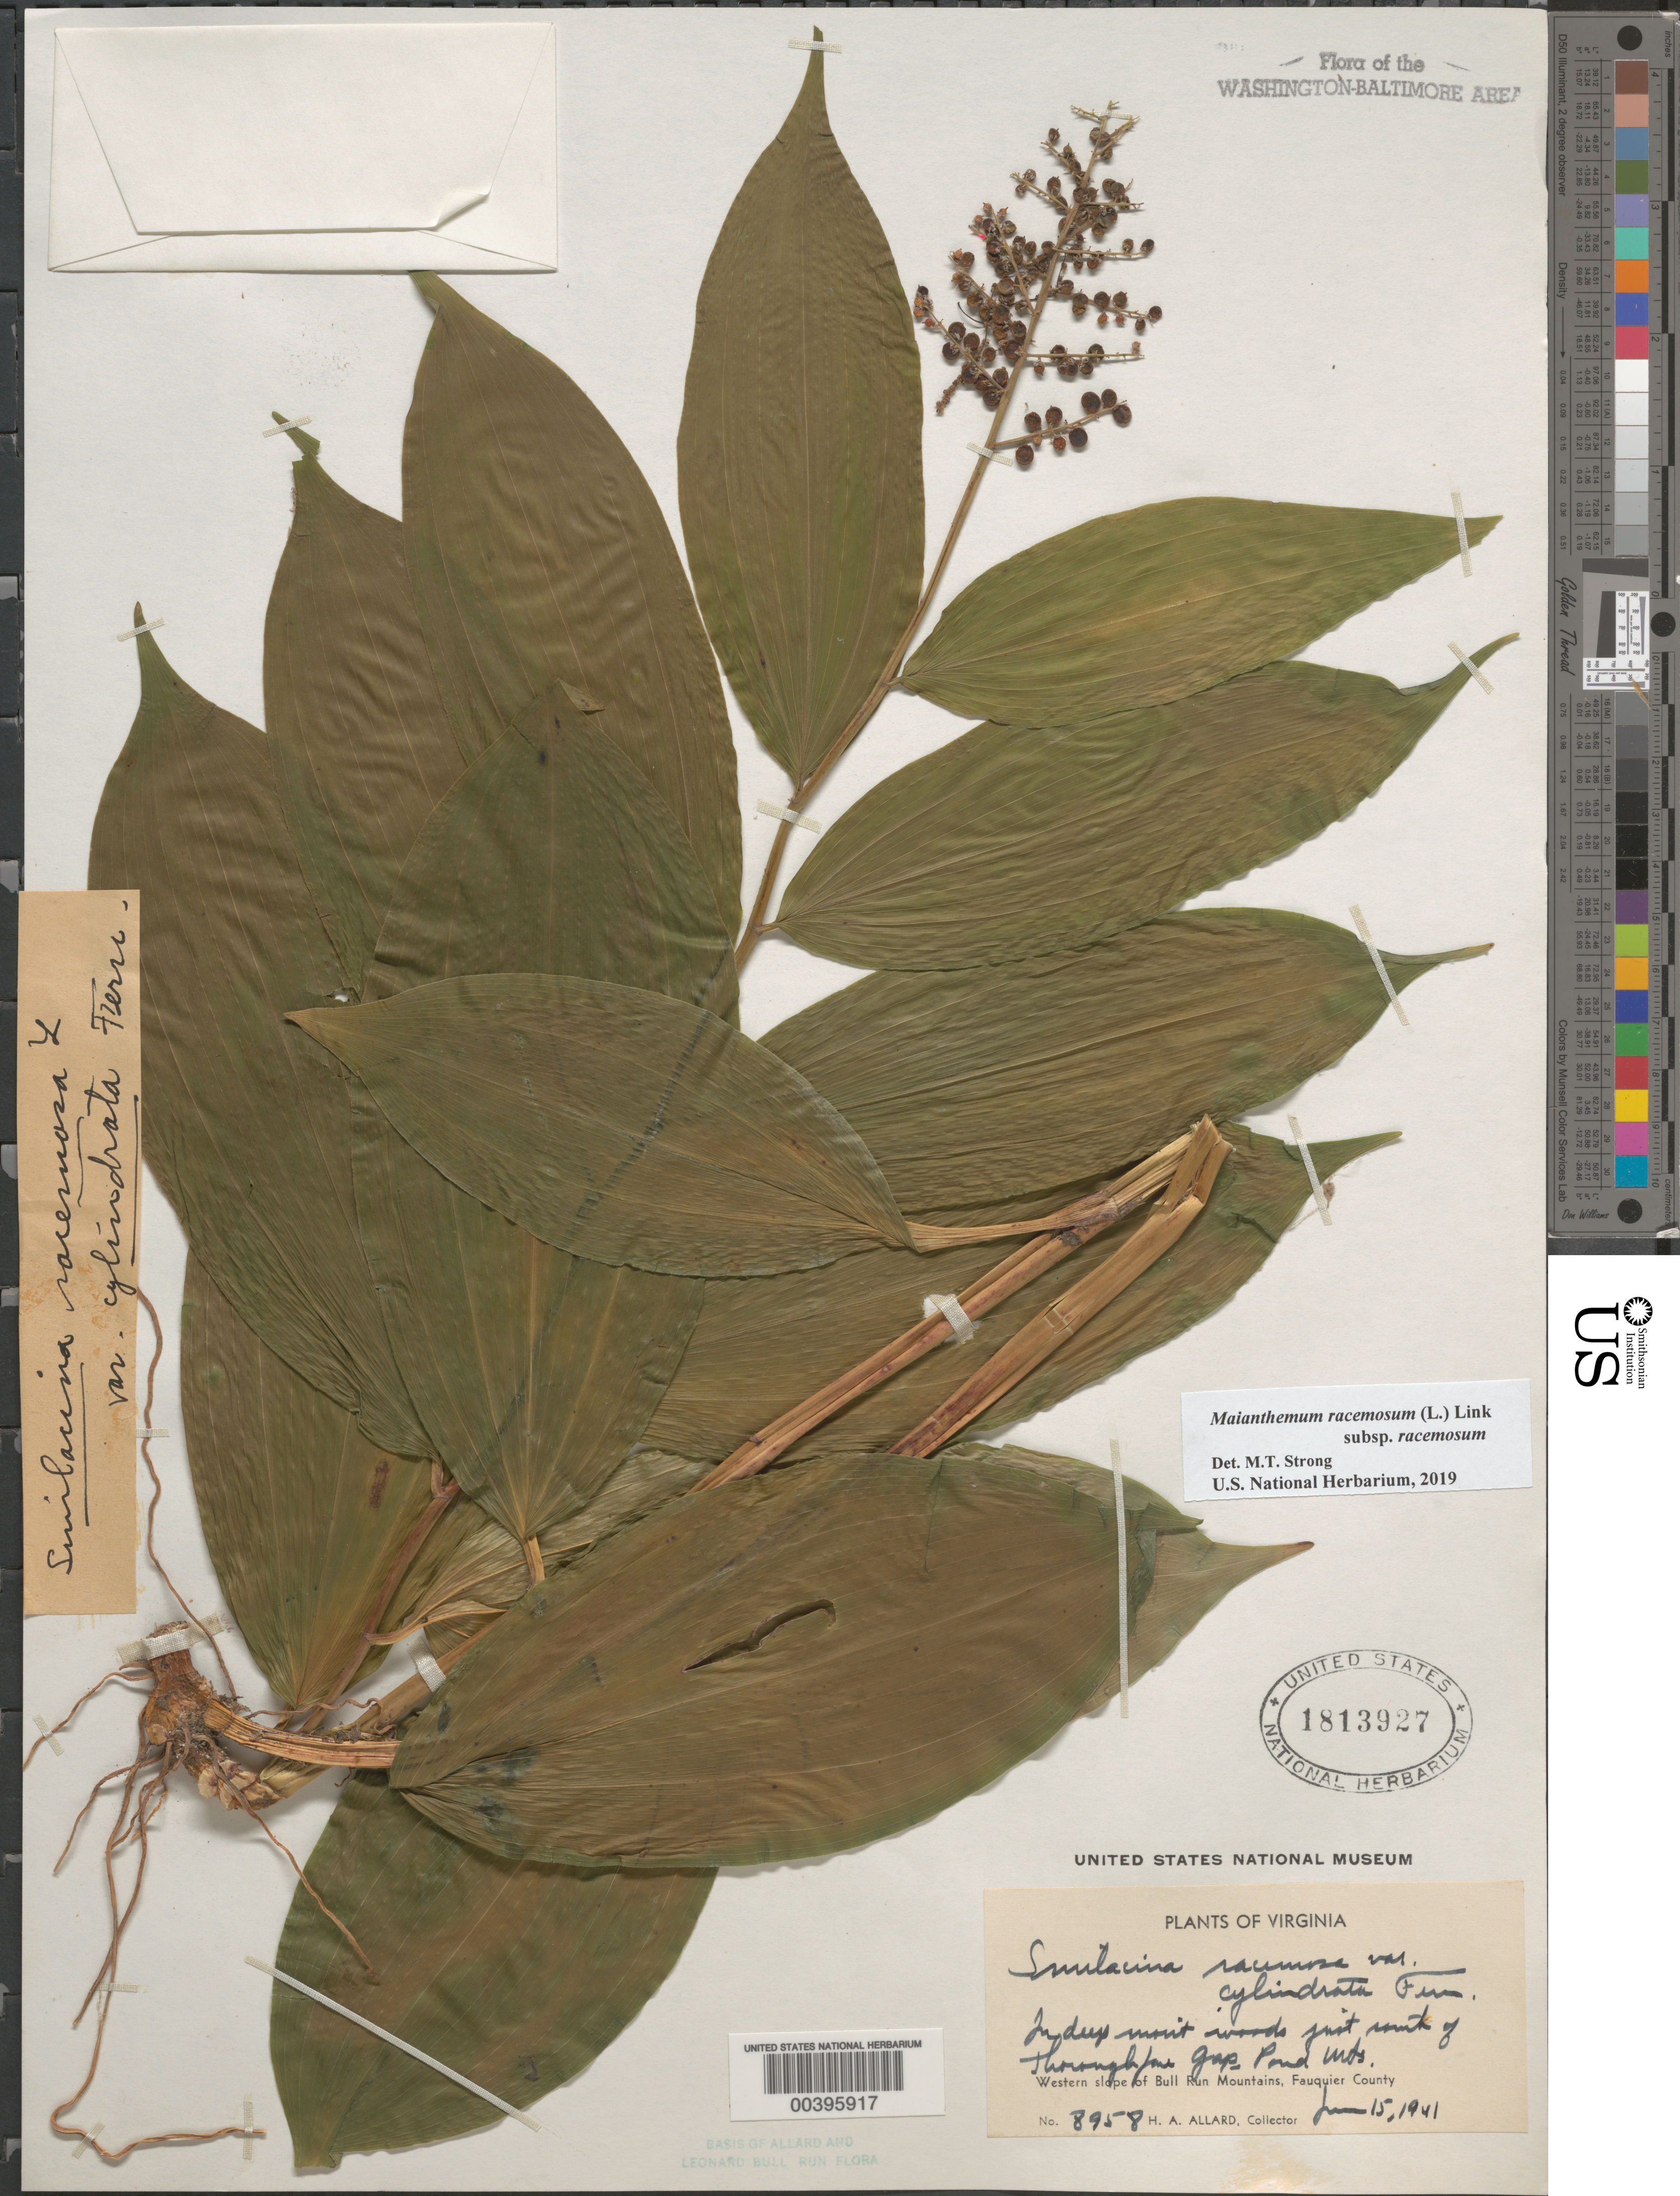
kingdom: Plantae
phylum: Tracheophyta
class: Liliopsida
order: Asparagales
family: Asparagaceae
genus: Maianthemum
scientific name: Maianthemum racemosum subsp. racemosum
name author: (L.) Link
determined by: Strong, Mark T., (BOT), Smithsonian Institution - National Museum of Natural History (UNITED STATES)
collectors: H. A. Allard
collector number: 8958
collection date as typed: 15 Jun 1941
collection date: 1941-06-15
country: United States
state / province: Virginia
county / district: Fauquier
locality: South of Thoroughfare Gap, Pond Mountains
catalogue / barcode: US 1813927